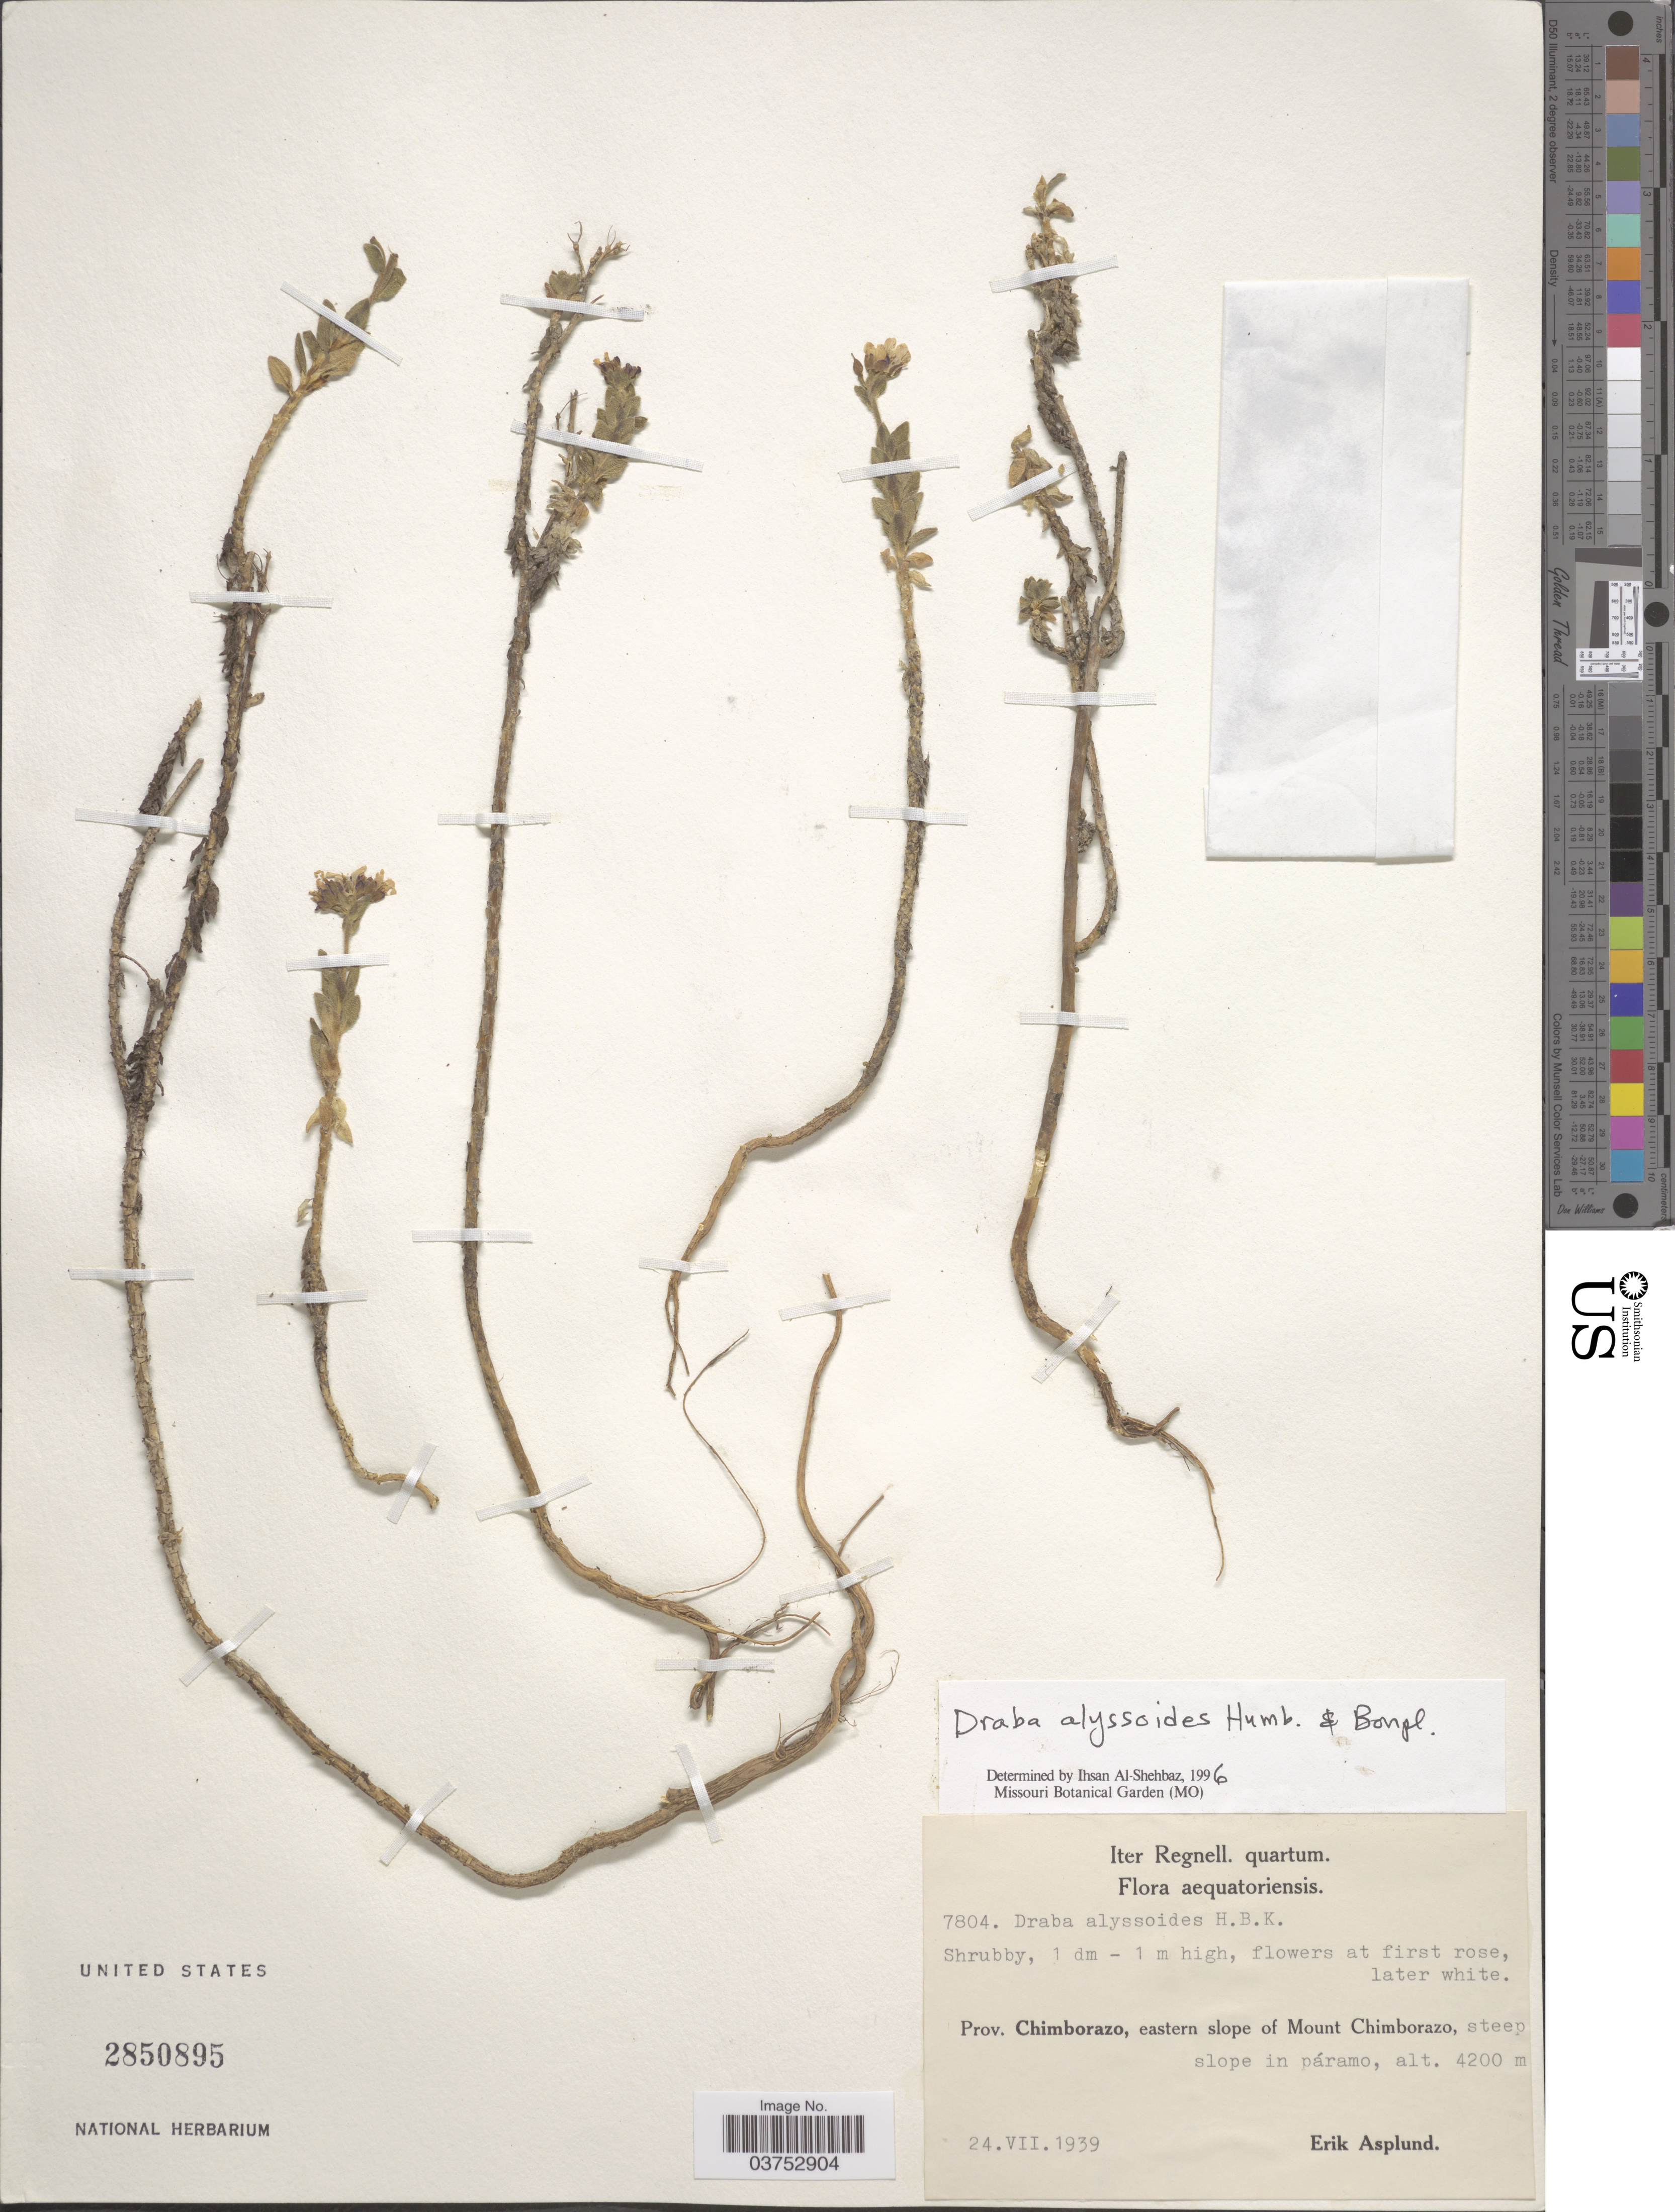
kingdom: Plantae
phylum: Tracheophyta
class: Magnoliopsida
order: Brassicales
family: Brassicaceae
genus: Draba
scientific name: Draba alyssoides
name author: Humb. & Bonpl. ex DC.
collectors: E. Asplund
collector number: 7804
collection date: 1939-07-24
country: Ecuador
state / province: Chimborazo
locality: Aequatoriensis. Eastern slope of Mount Chimborazo, steep slope in páramo.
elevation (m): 4200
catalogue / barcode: US 2850895